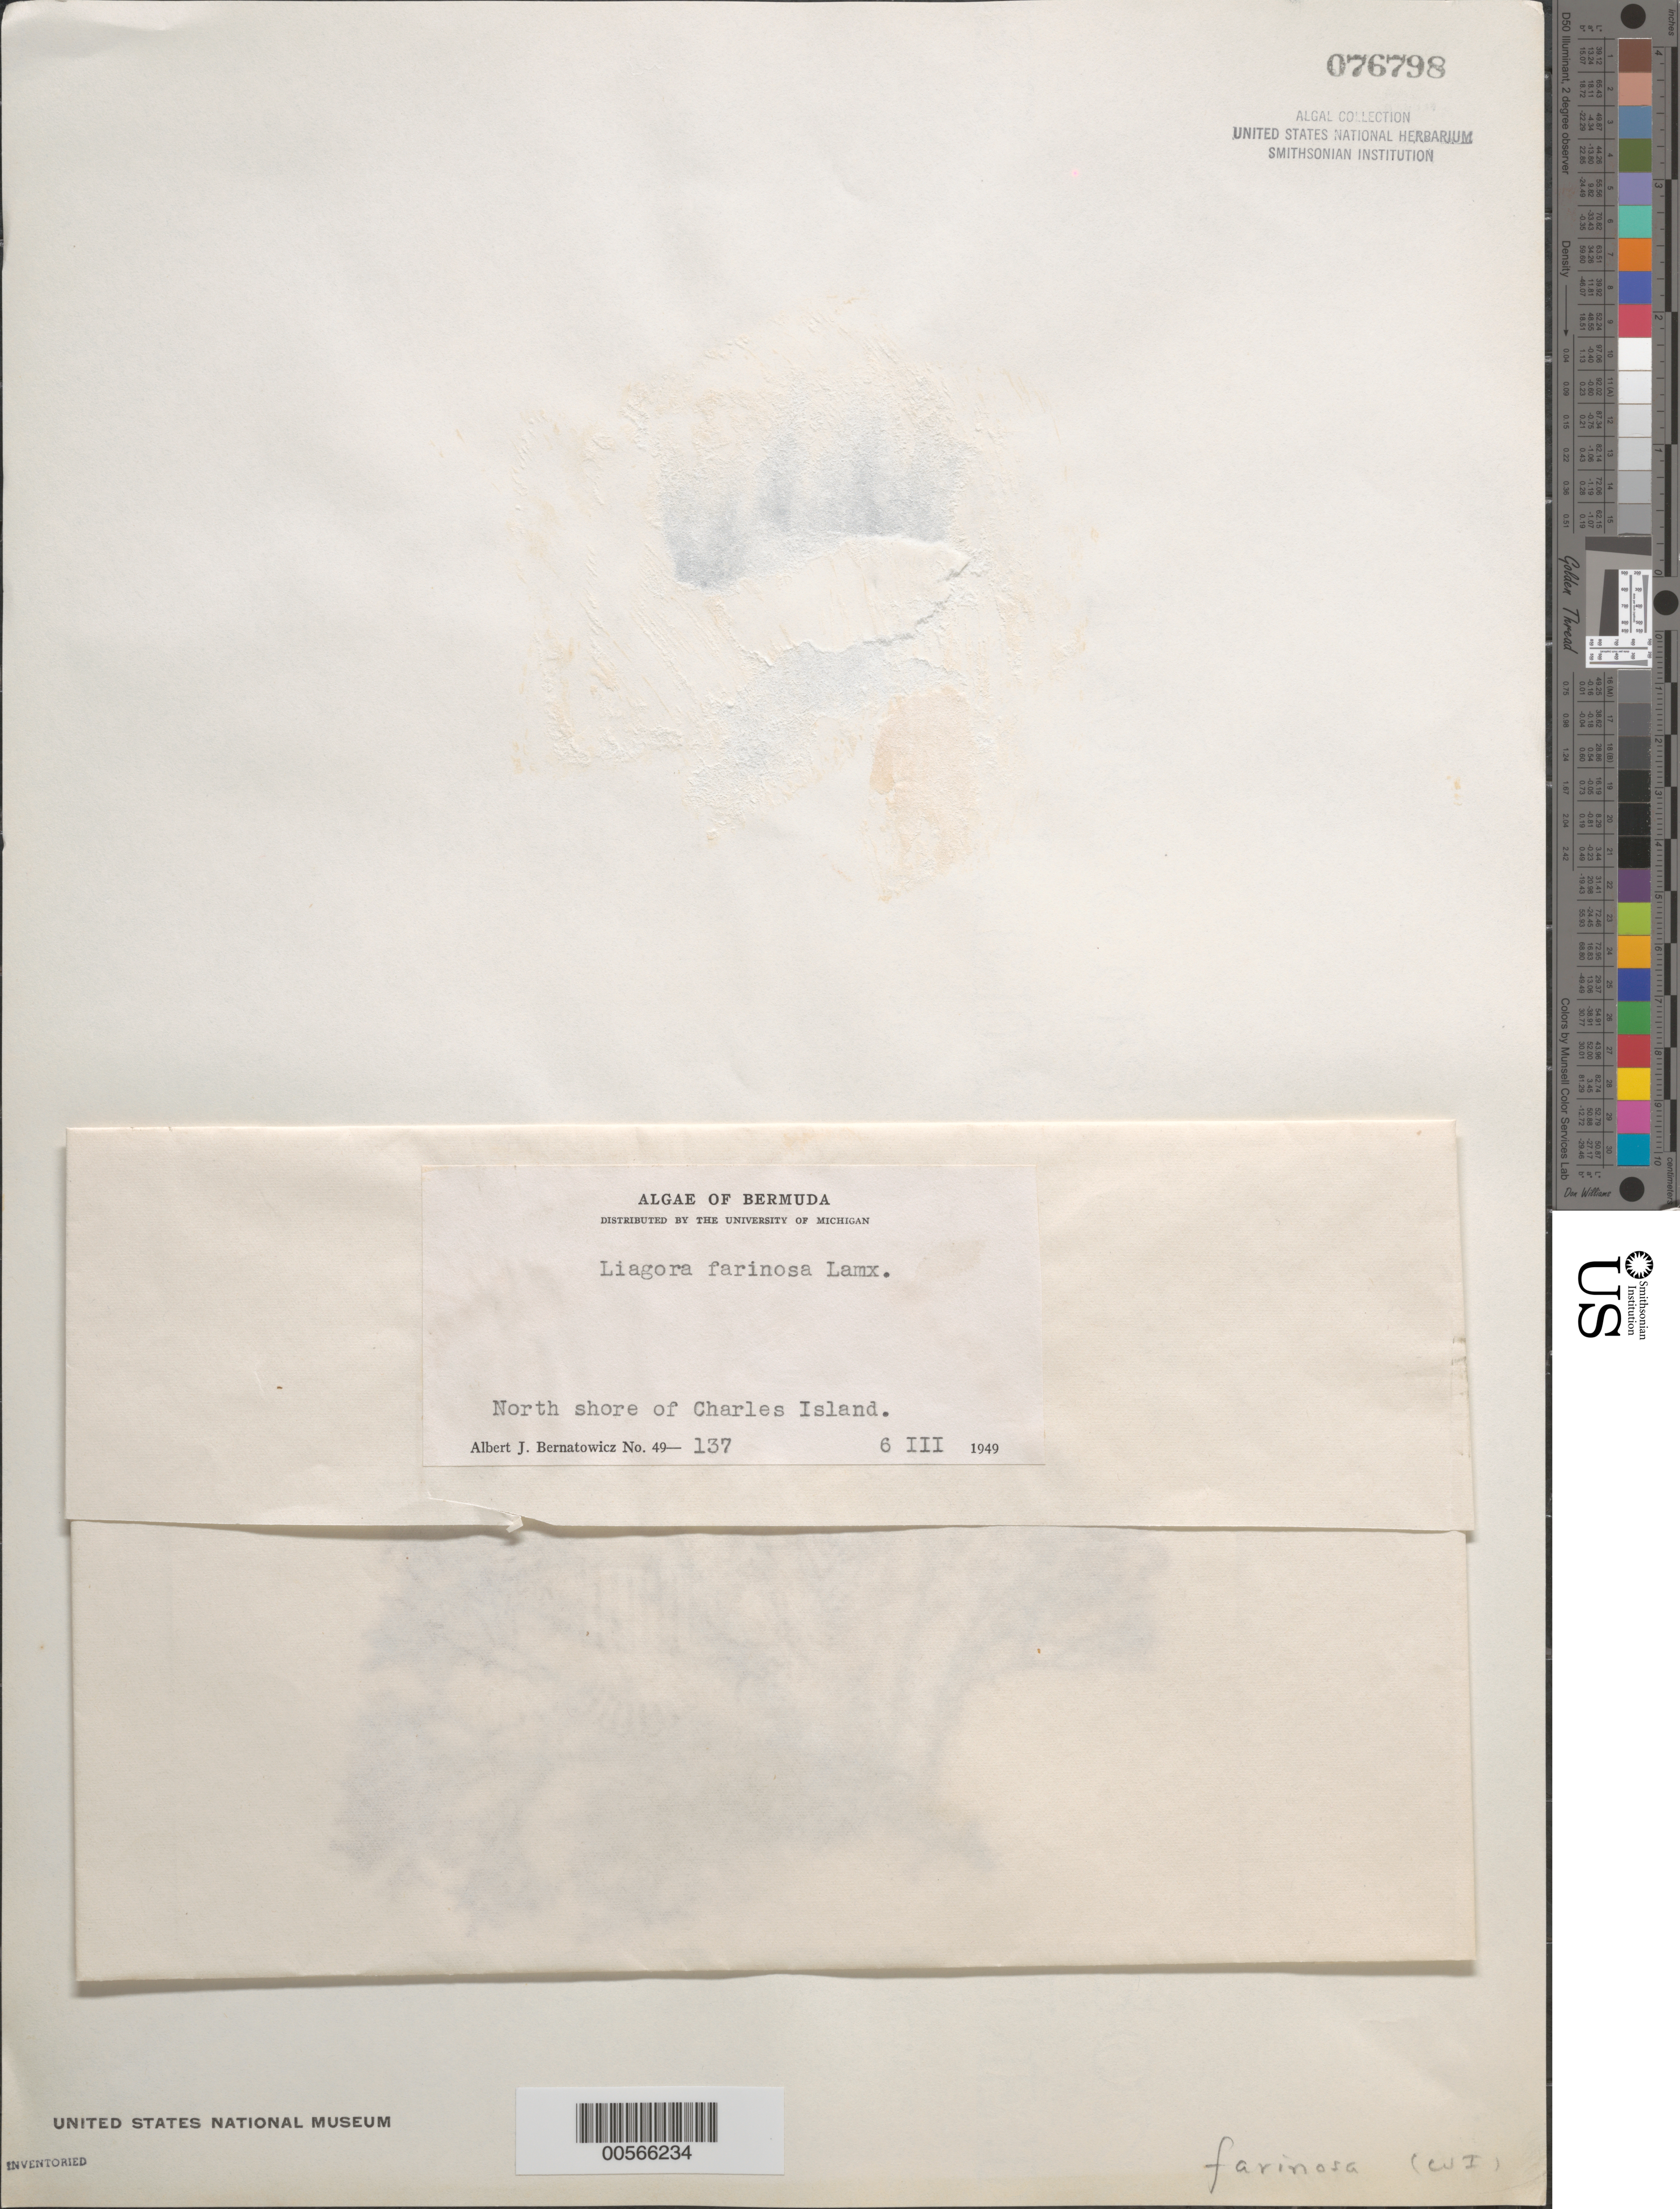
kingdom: Plantae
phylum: Rhodophyta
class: Florideophyceae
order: Nemaliales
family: Liagoraceae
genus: Liagora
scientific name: Liagora farinosa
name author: J.V.Lamouroux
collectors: A. Bernatowicz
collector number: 49-137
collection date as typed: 06 Mar 1949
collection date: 1949-03-06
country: Bermuda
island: Bermuda Island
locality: North Old Castle (Charles Island)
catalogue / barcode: US 76798